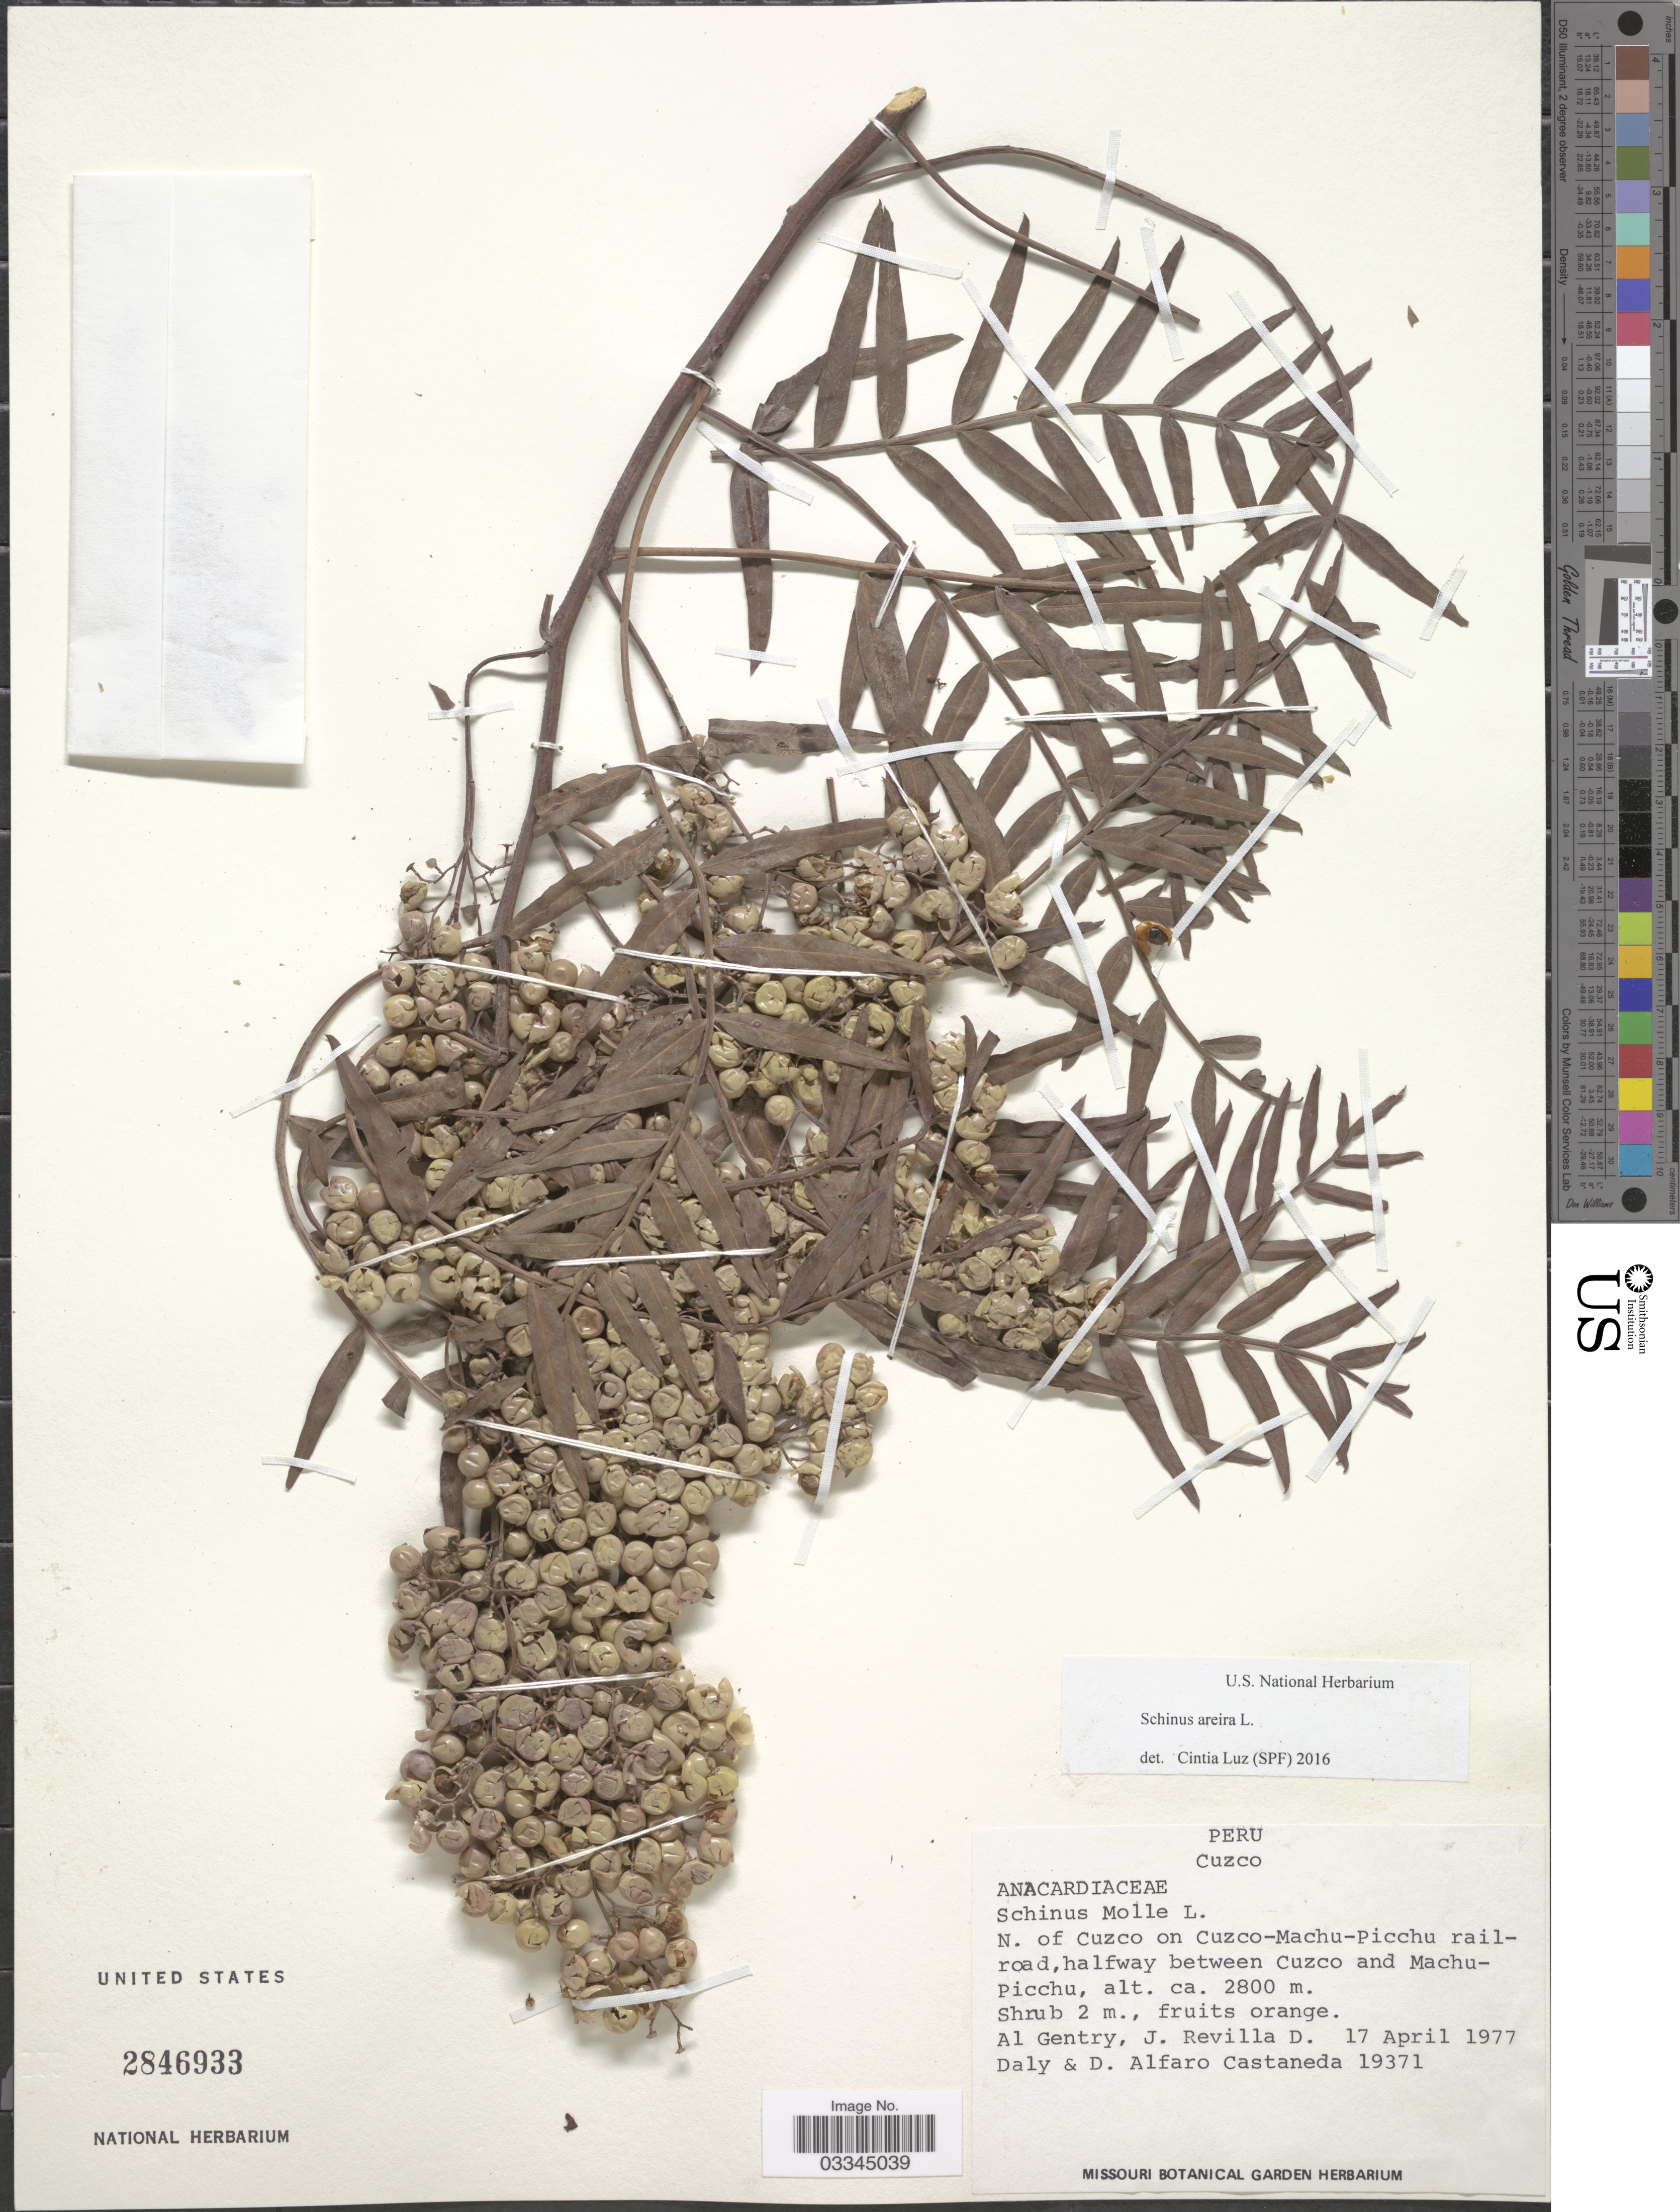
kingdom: Plantae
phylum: Tracheophyta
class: Magnoliopsida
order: Sapindales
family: Anacardiaceae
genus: Schinus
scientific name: Schinus areira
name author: L.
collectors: A. H. Gentry, J. Revilla, D. C. Daly & D. Alfaro Castaneda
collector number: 19371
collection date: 1977-04-17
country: Peru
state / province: Cusco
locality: Cuzco, N. of Cuzco on Cuzco-Machu-Picchu railroad, halfway between Cuzco and Machu-Picchu.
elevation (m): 2800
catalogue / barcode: US 2846933